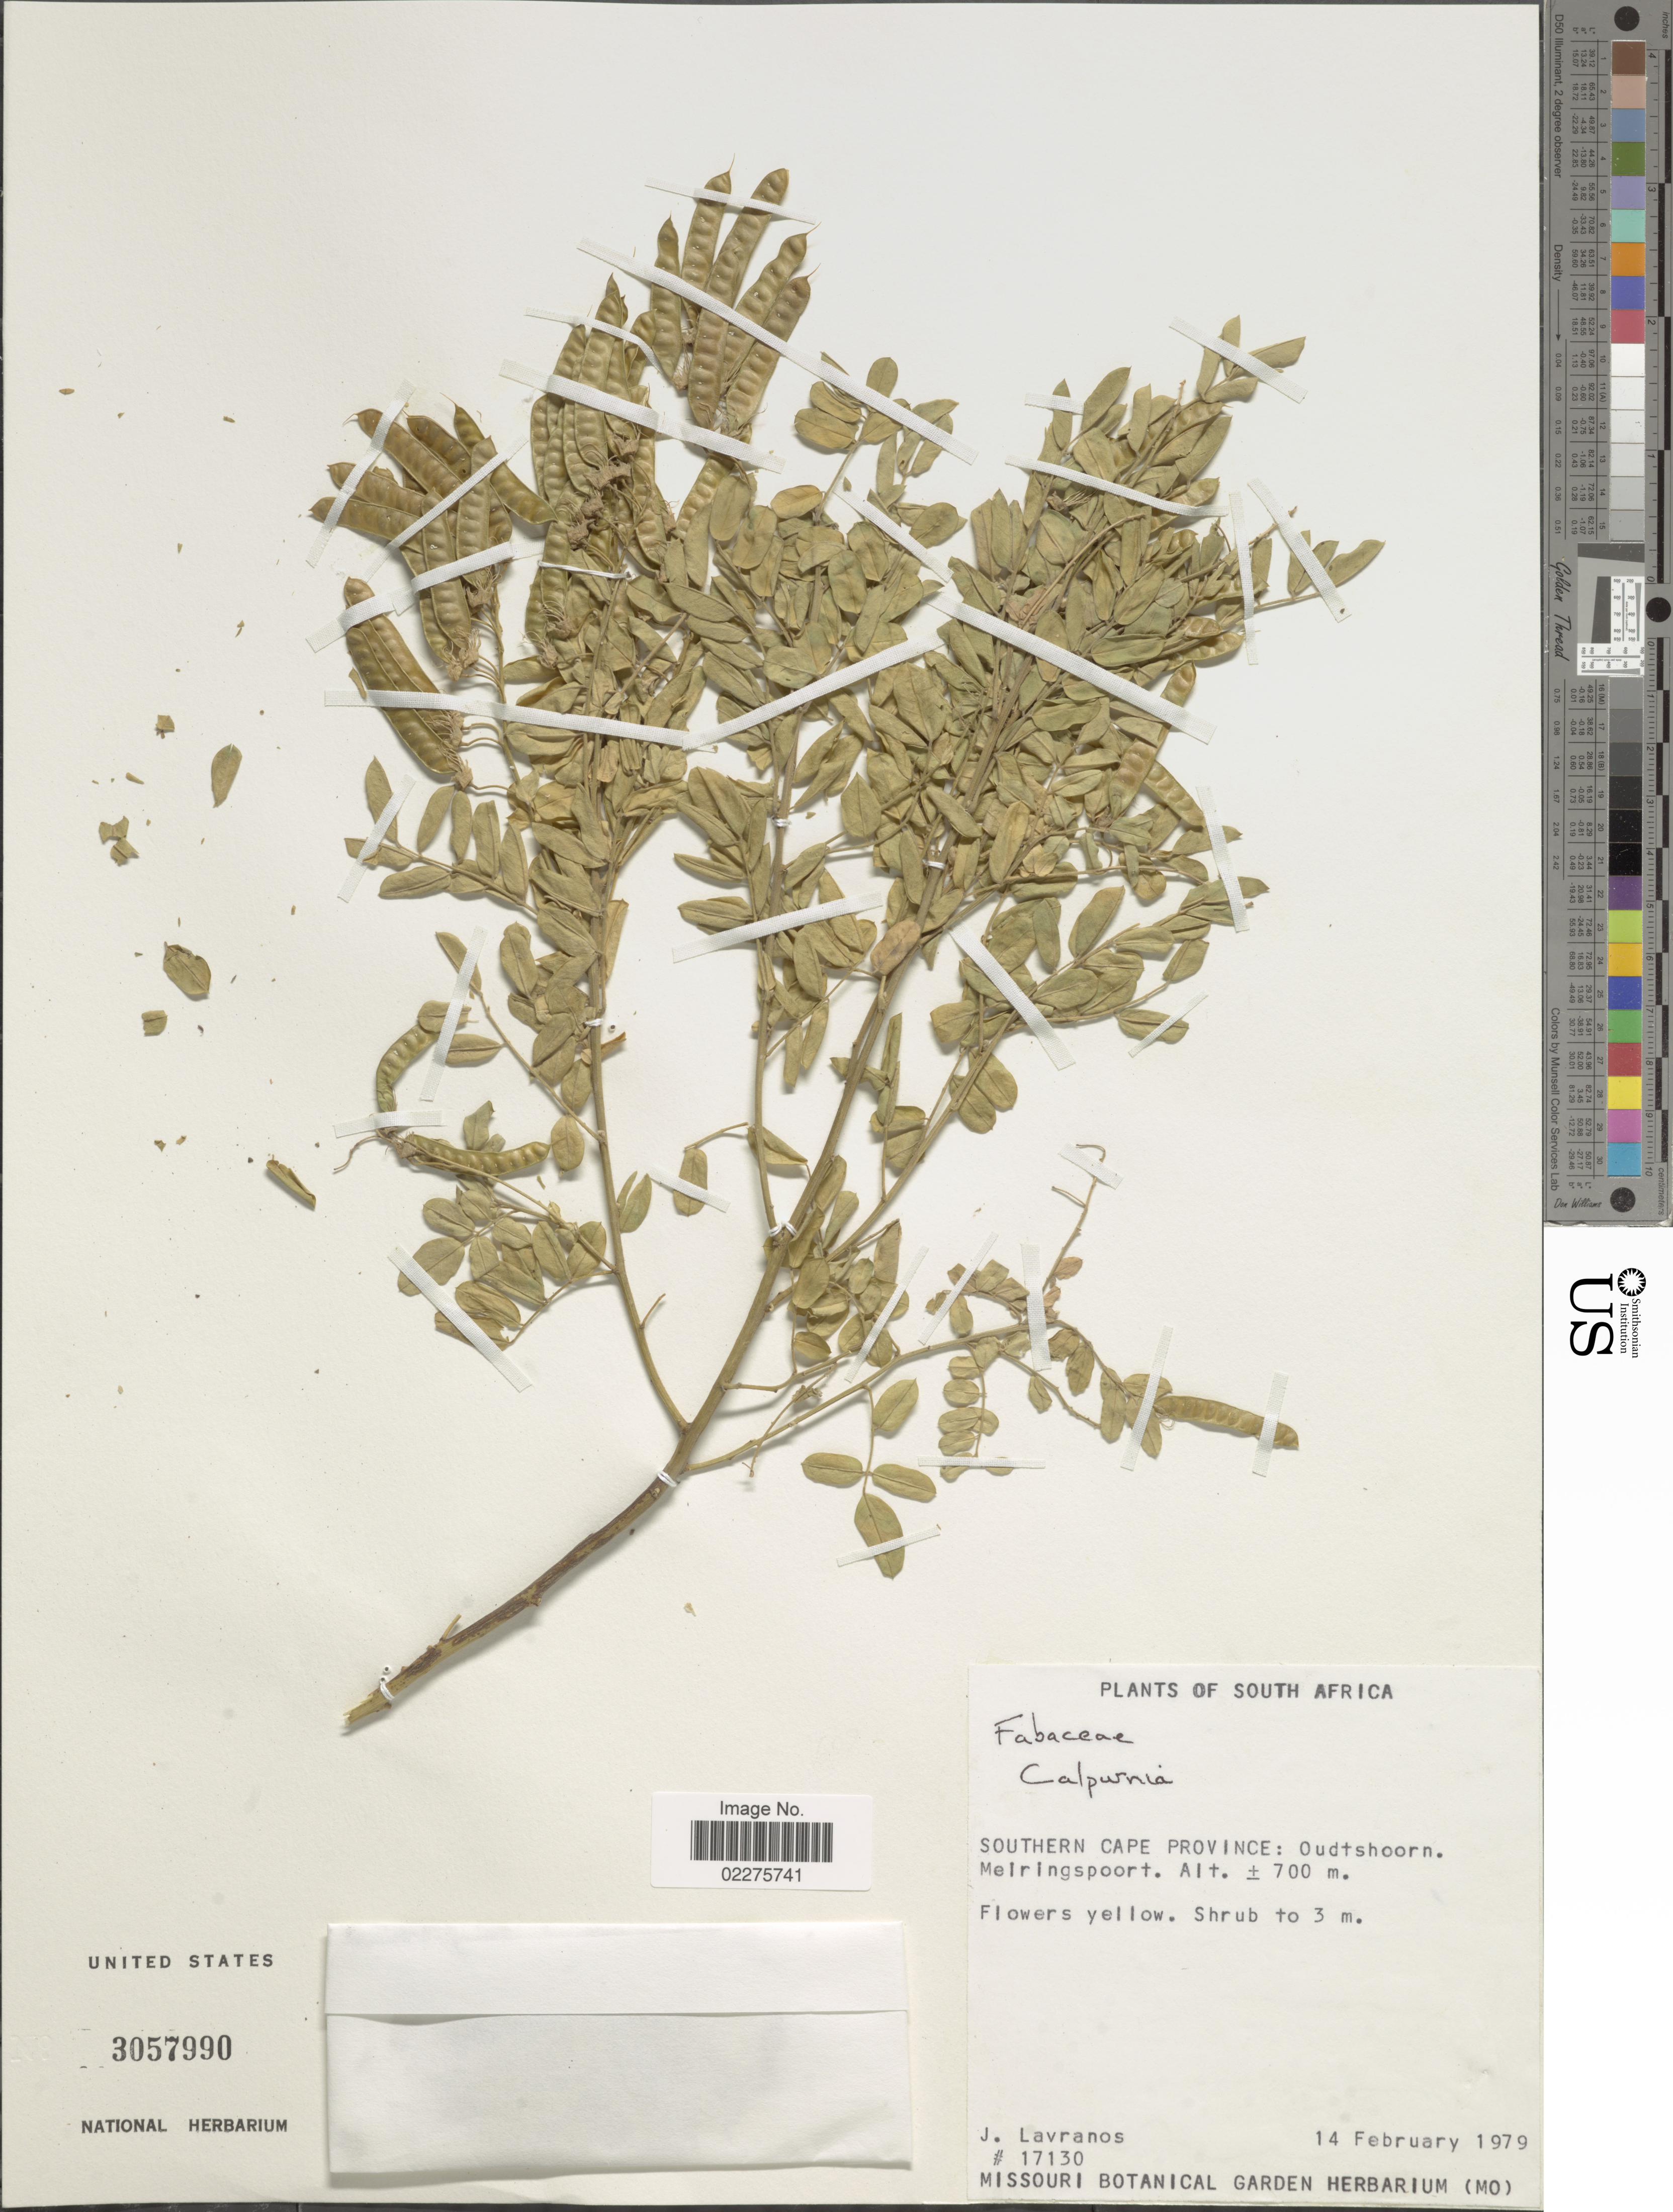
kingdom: Plantae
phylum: Tracheophyta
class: Magnoliopsida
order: Fabales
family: Fabaceae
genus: Calpurnia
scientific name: Calpurnia sp.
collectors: J. Lavranos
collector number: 17130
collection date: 1979-02-14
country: South Africa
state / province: Western Cape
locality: Southern Cape Province: Oudtshoorn. Meiringspoort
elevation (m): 700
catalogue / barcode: US 3057990